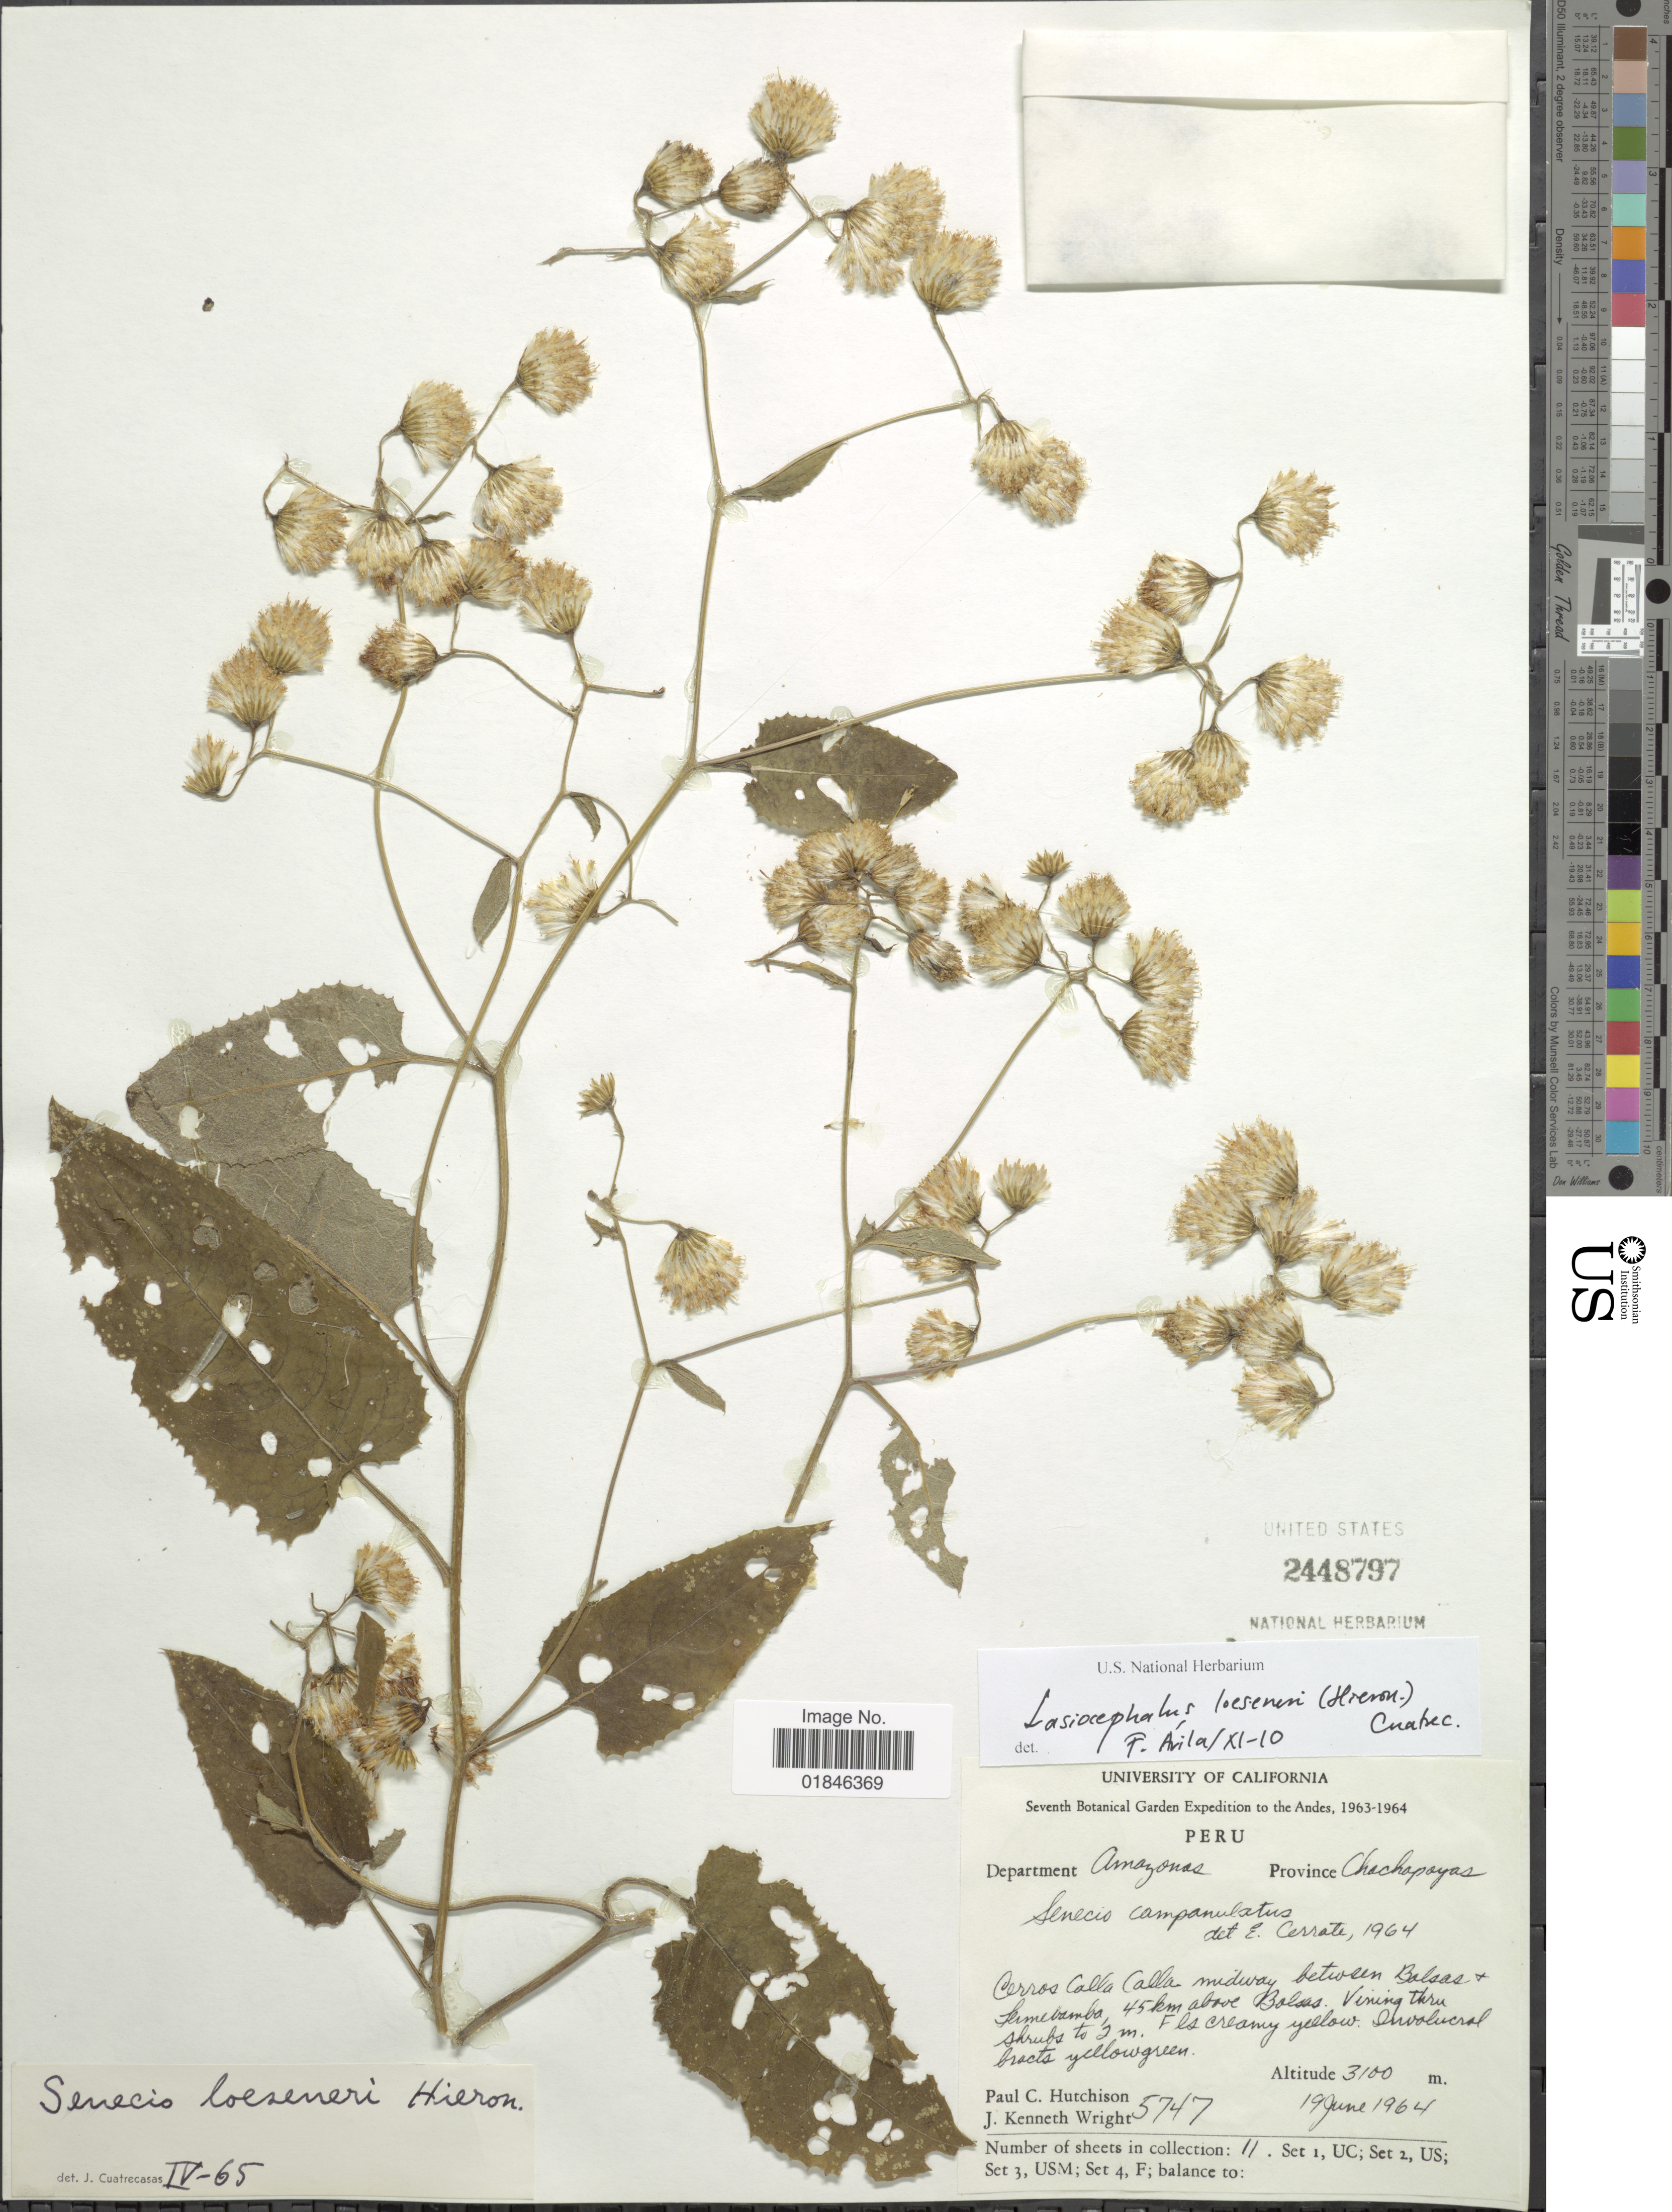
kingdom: Plantae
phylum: Tracheophyta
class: Magnoliopsida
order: Asterales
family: Asteraceae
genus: Senecio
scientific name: Senecio betonicifolius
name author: DC.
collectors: P. C. Hutchison & J. K. Wright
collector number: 5747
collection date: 1964-06-19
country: Peru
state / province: Amazonas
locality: Department Amazonas, Province Chachapoyas. Cerros Calla Calla midway, between Balsas + Leimebamba, 45 km above Balsas.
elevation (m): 3100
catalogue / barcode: US 2448797